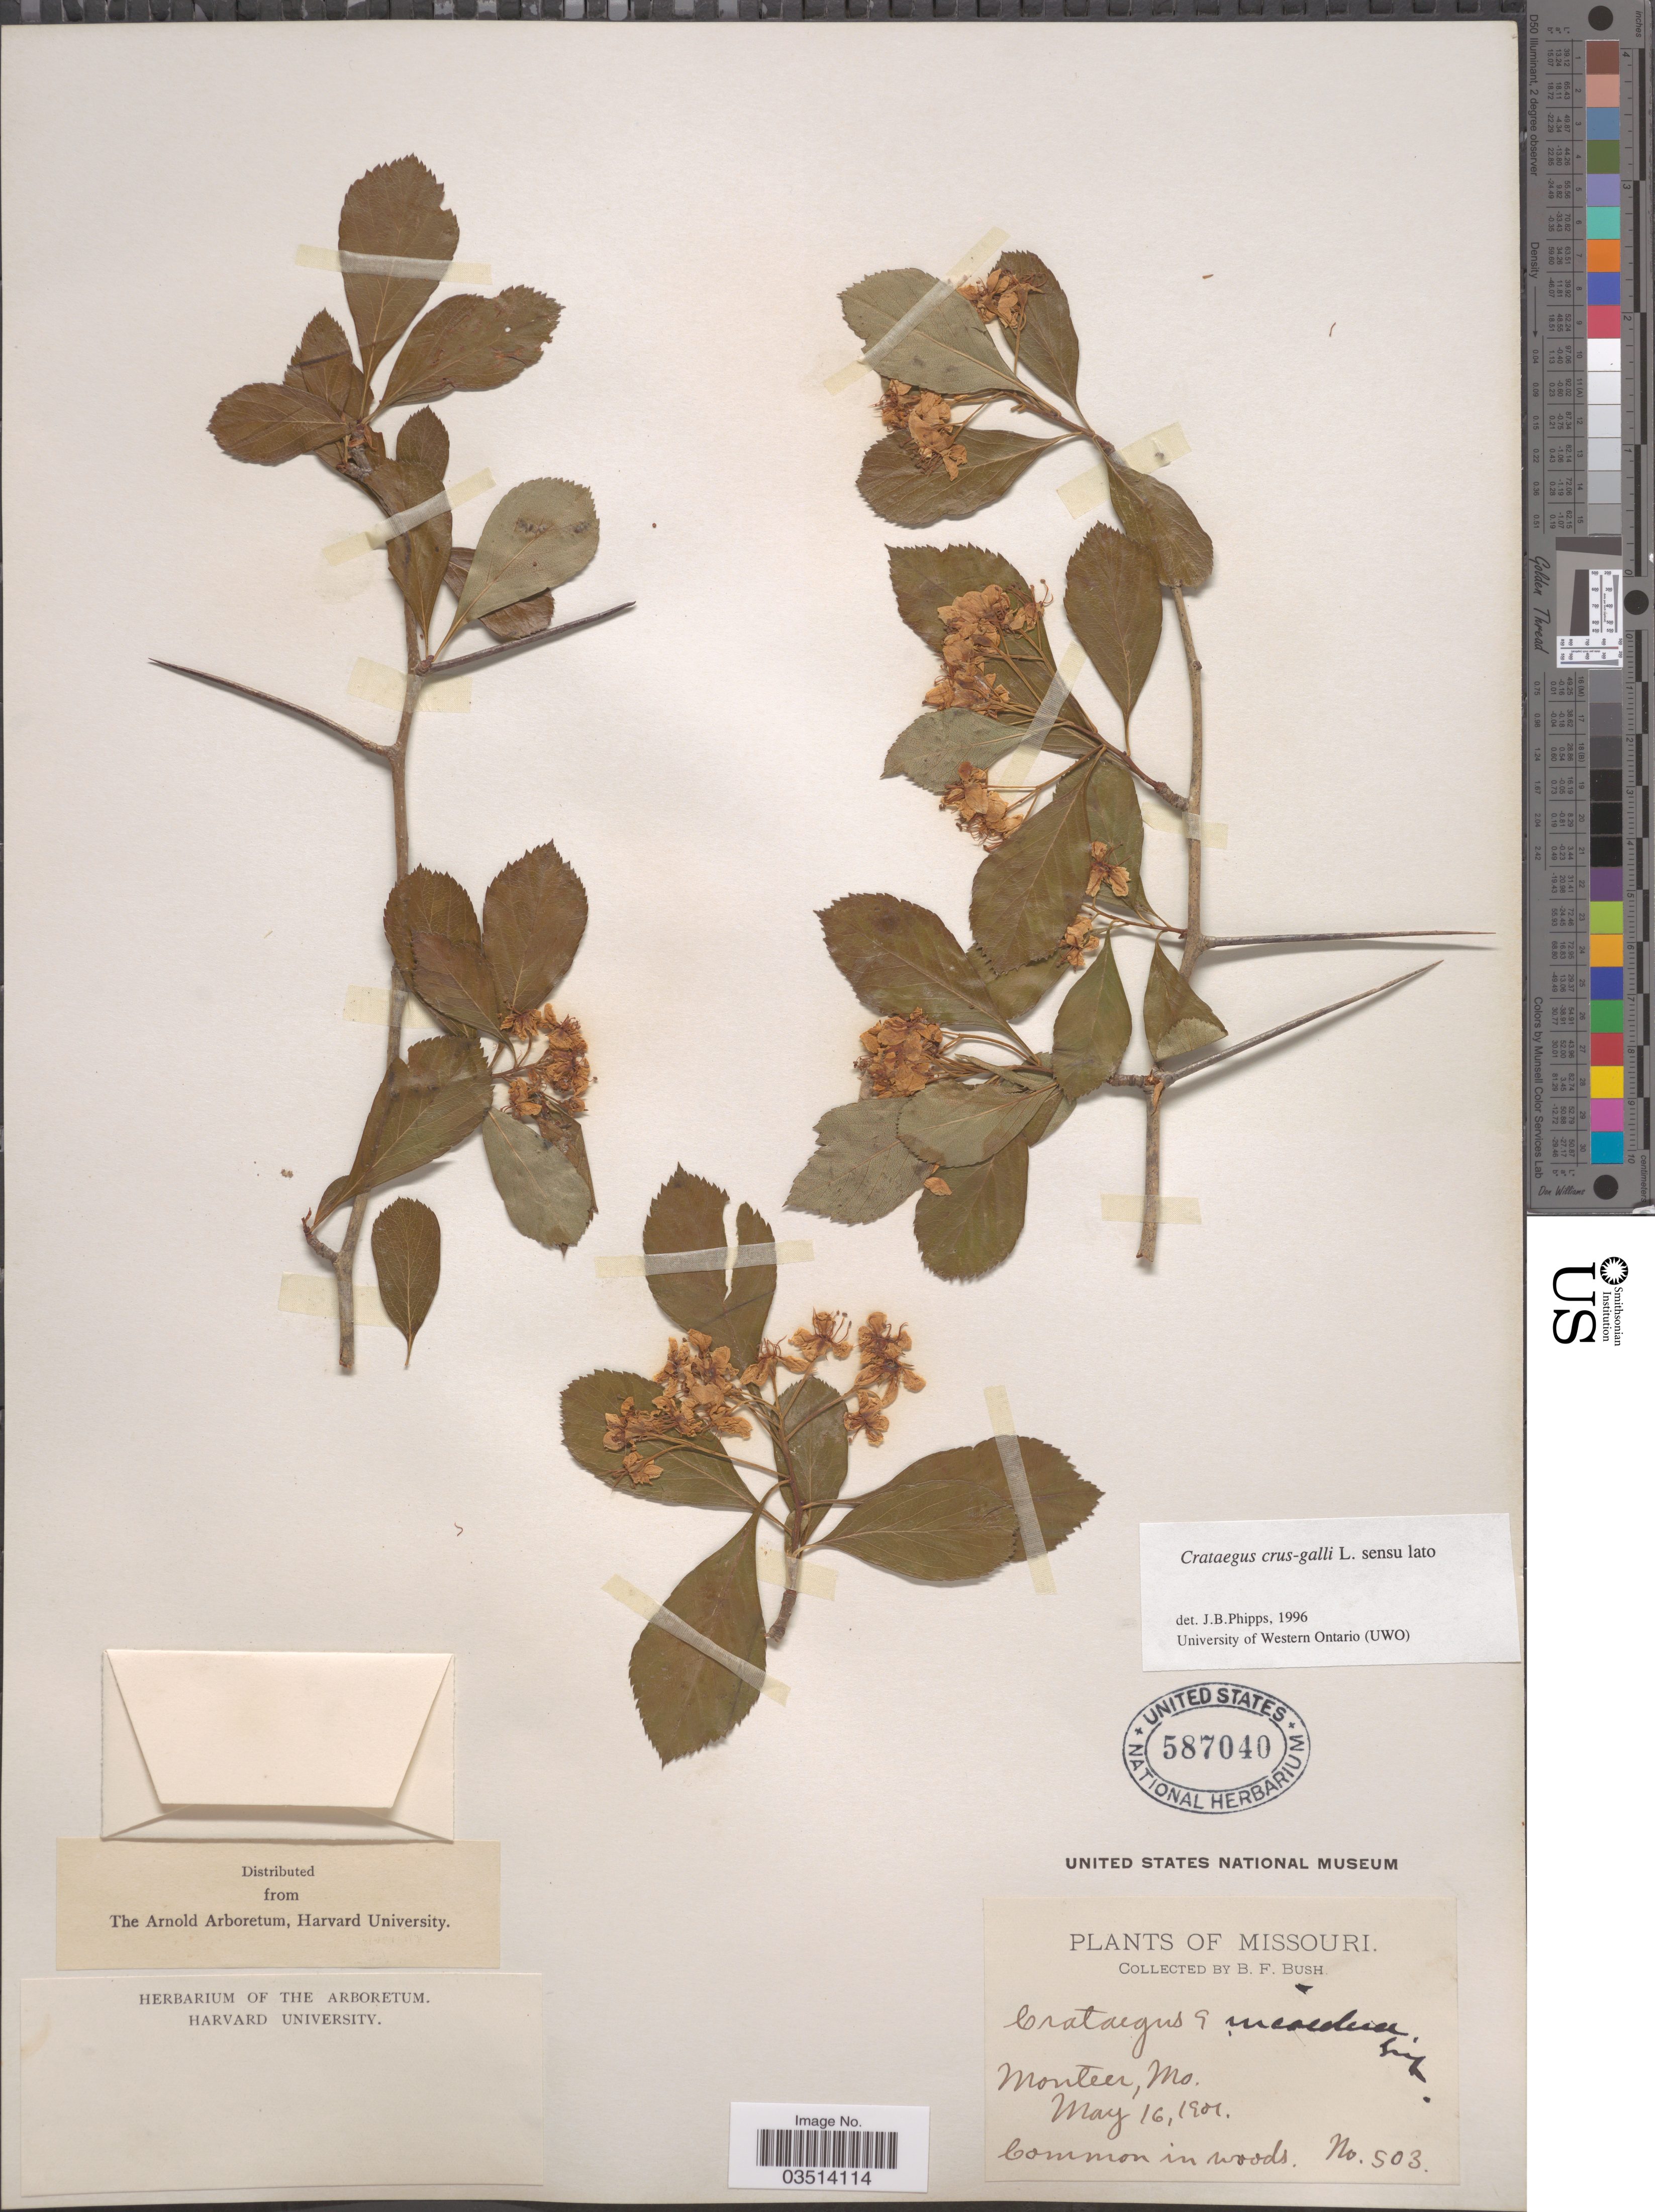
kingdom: Plantae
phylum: Tracheophyta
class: Magnoliopsida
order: Rosales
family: Rosaceae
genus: Crataegus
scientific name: Crataegus crus-galli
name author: L.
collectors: B. F. Bush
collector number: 503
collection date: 1901-05-16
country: United States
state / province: Missouri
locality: Monteer.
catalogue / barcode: US 587040